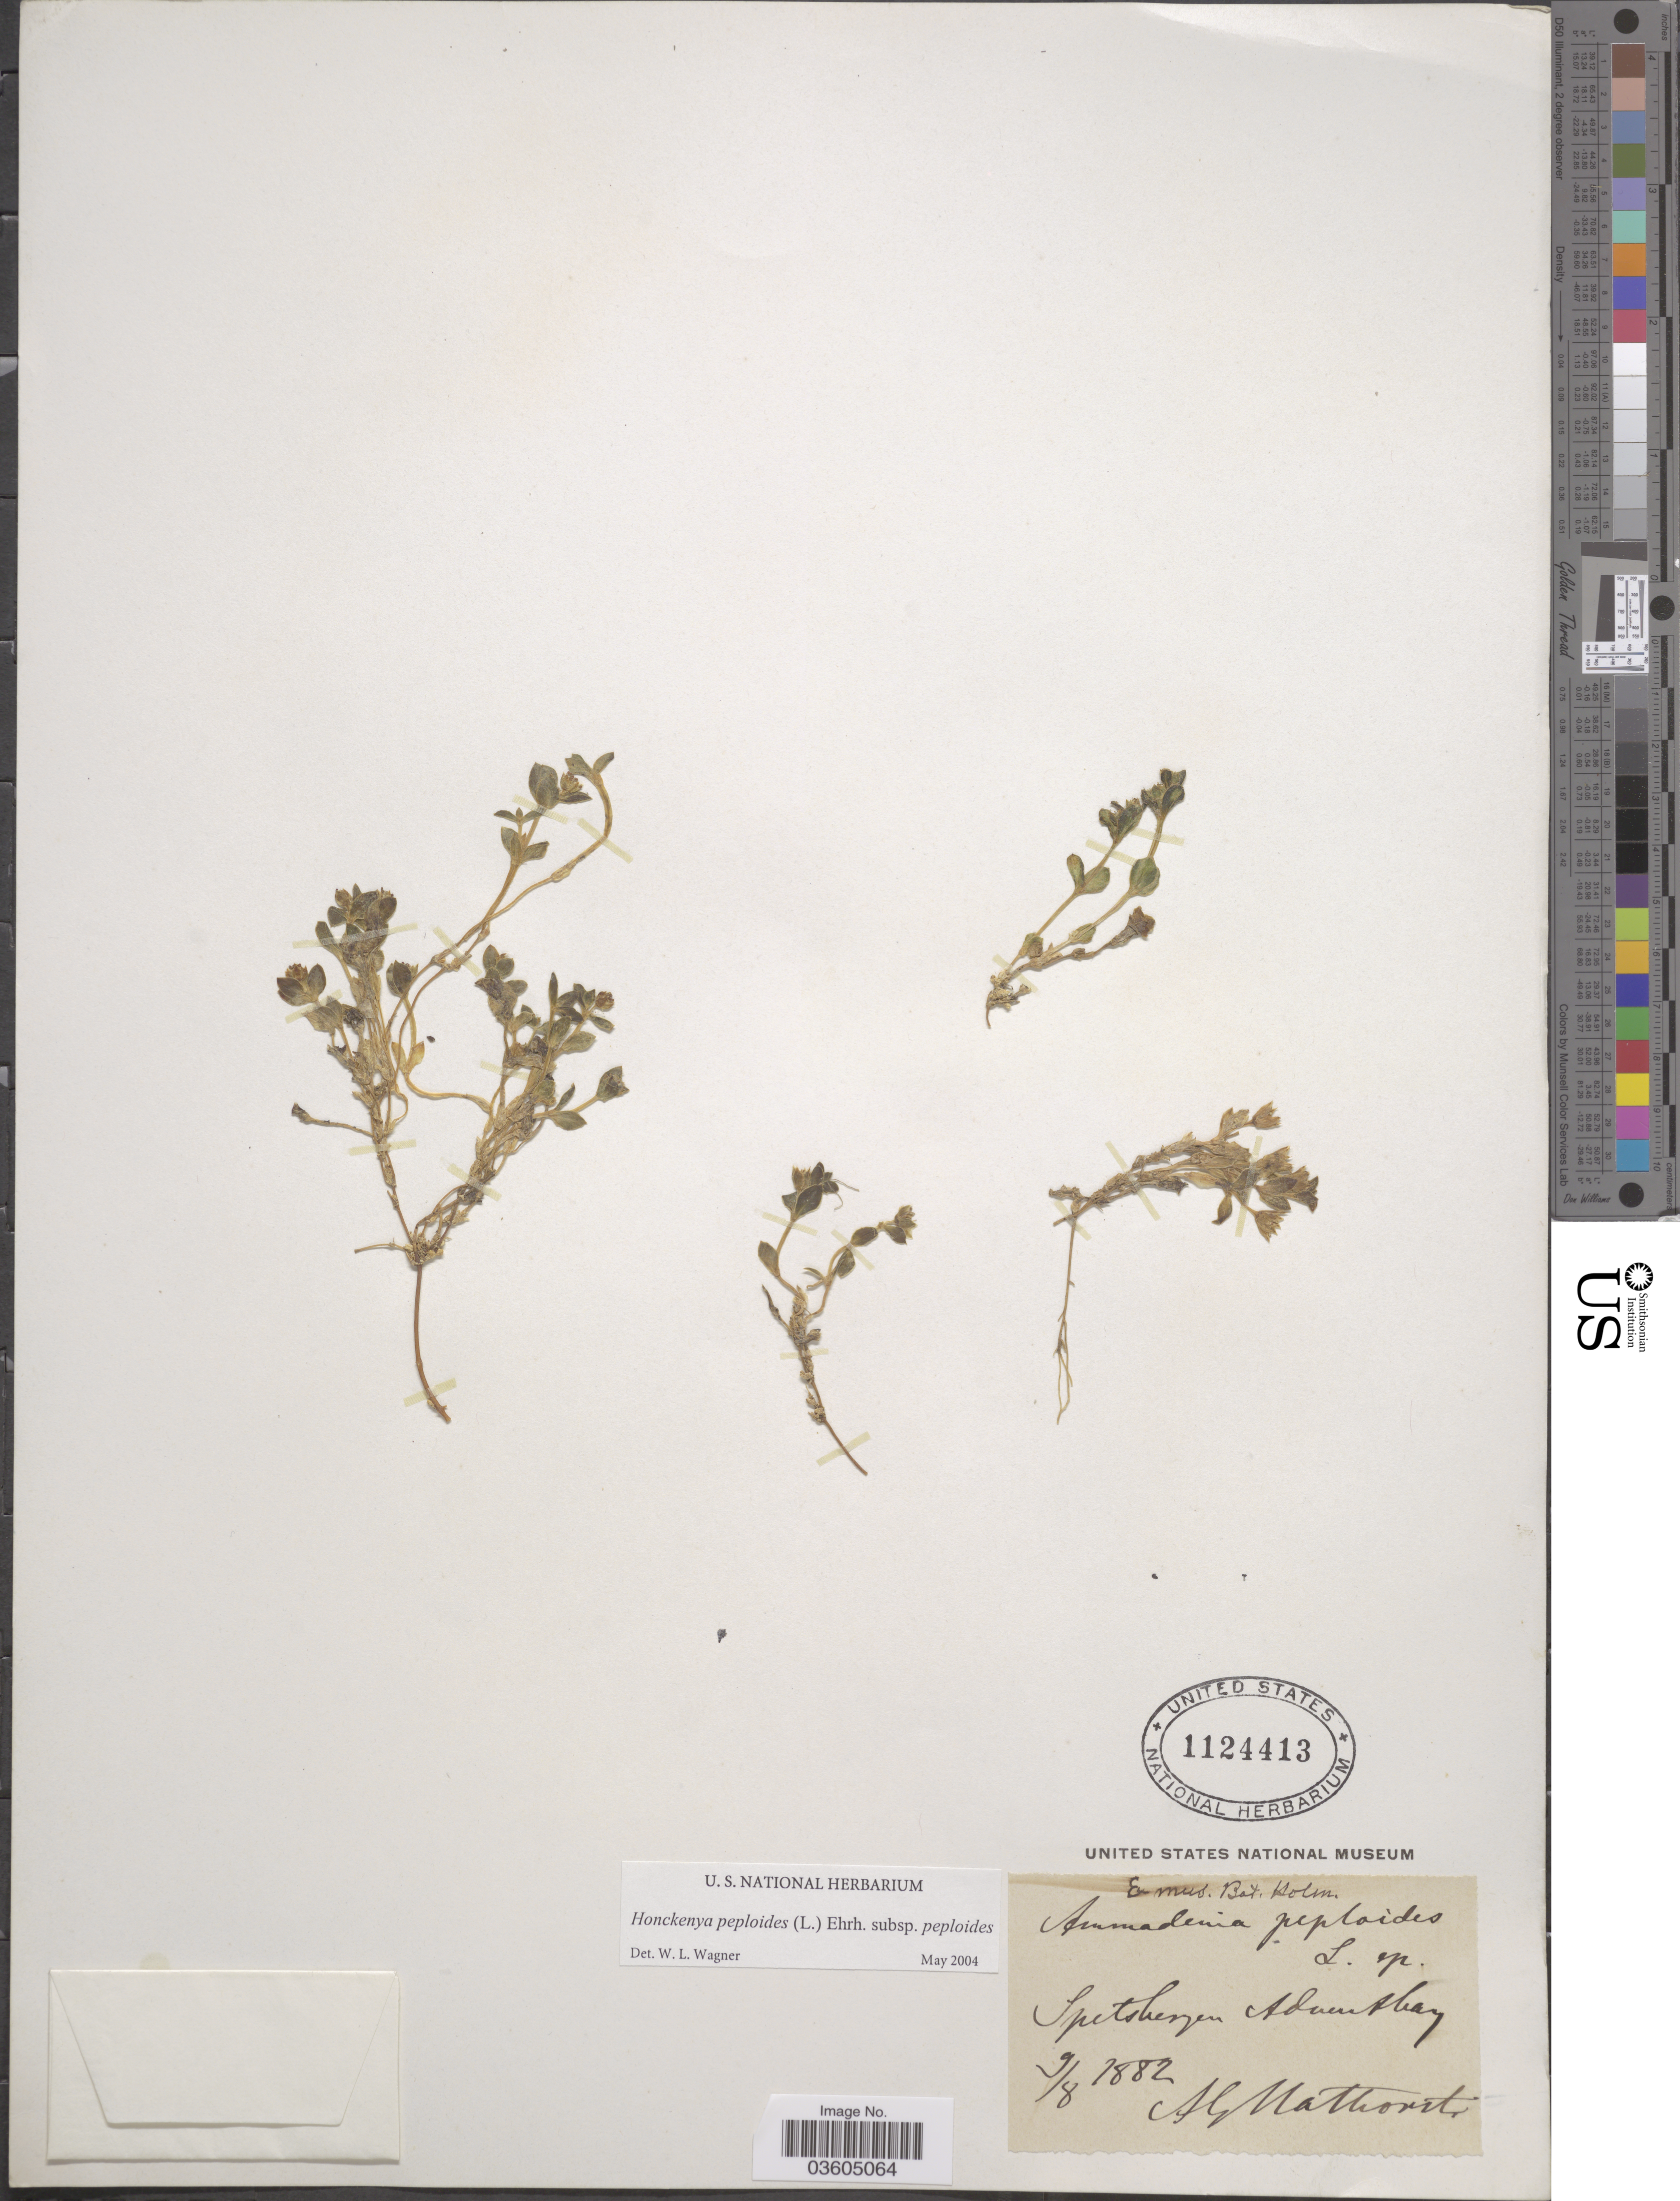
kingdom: Plantae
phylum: Tracheophyta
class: Magnoliopsida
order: Caryophyllales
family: Caryophyllaceae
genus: Honckenya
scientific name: Honckenya peploides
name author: (L.) Ehrh.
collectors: A. Nathorst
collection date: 1882-08-09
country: Norway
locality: Spitsbergen Adventbay.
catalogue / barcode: US 1124413